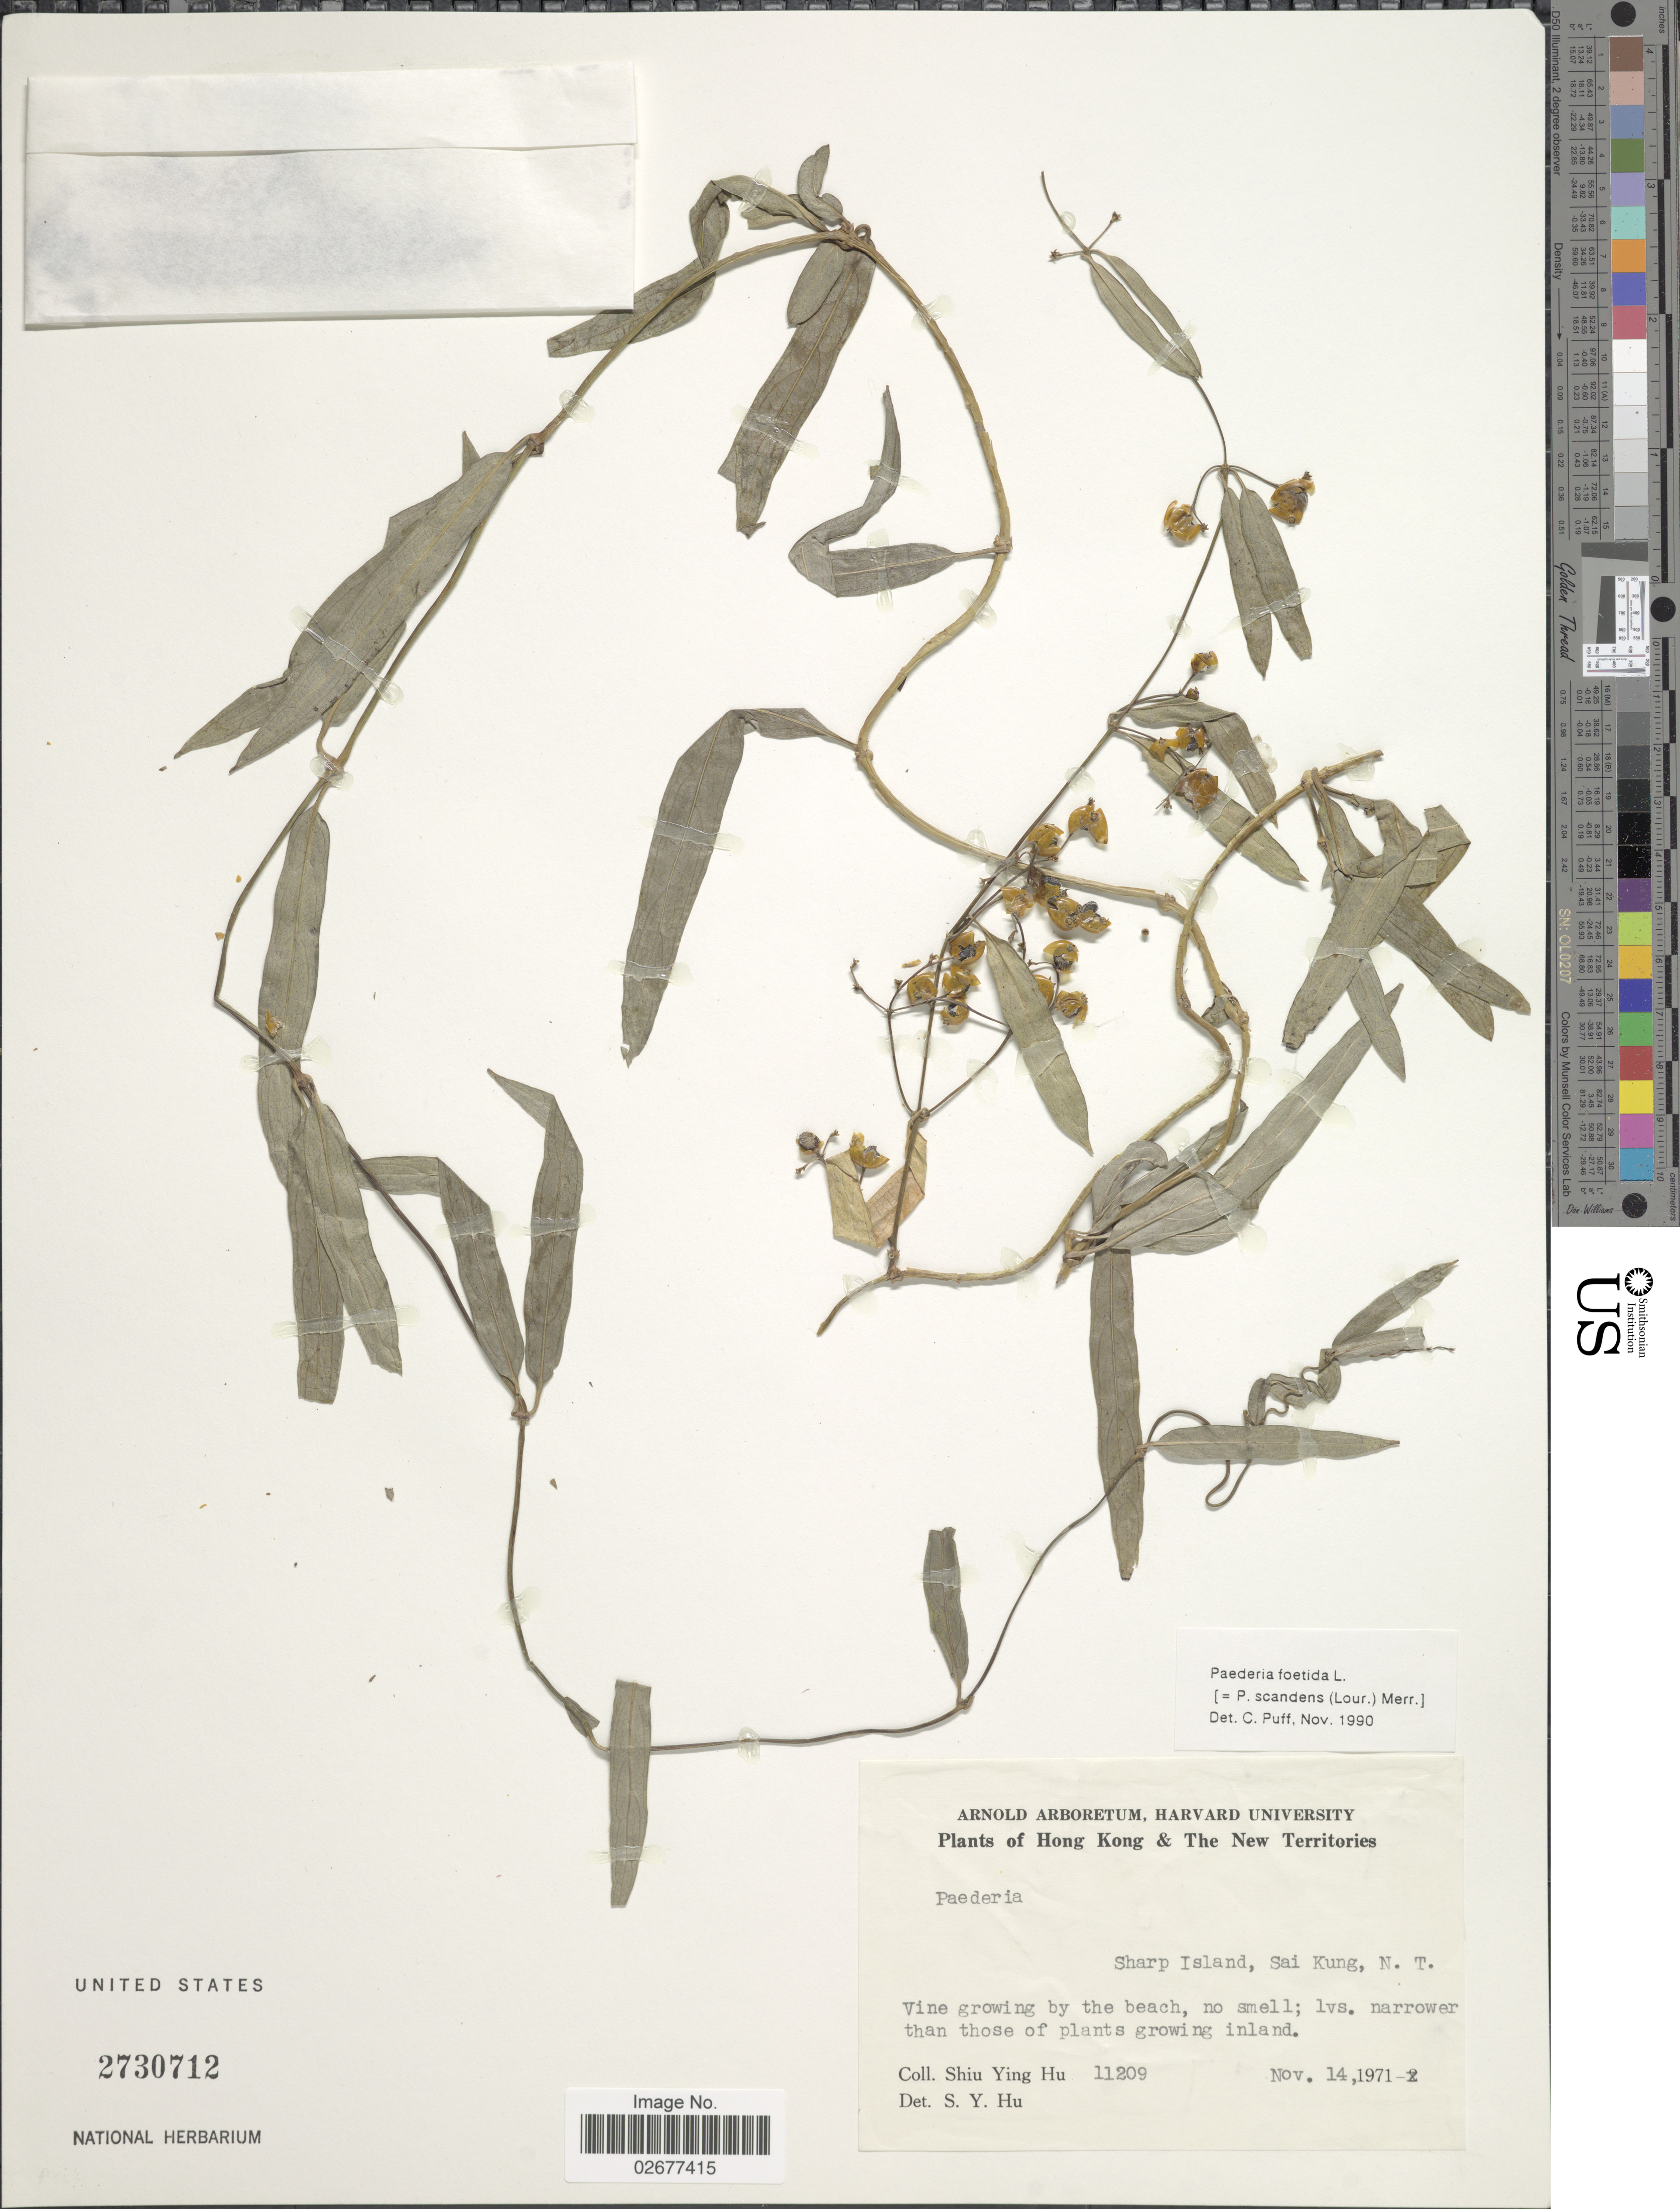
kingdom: Plantae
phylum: Tracheophyta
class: Magnoliopsida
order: Gentianales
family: Rubiaceae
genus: Paederia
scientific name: Paederia foetida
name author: L.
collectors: S. Y. Hu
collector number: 11209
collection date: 1971-11-14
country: China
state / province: Hong Kong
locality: The New Territories. Sharp Island, Sai Kung, N.T.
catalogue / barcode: US 2730712